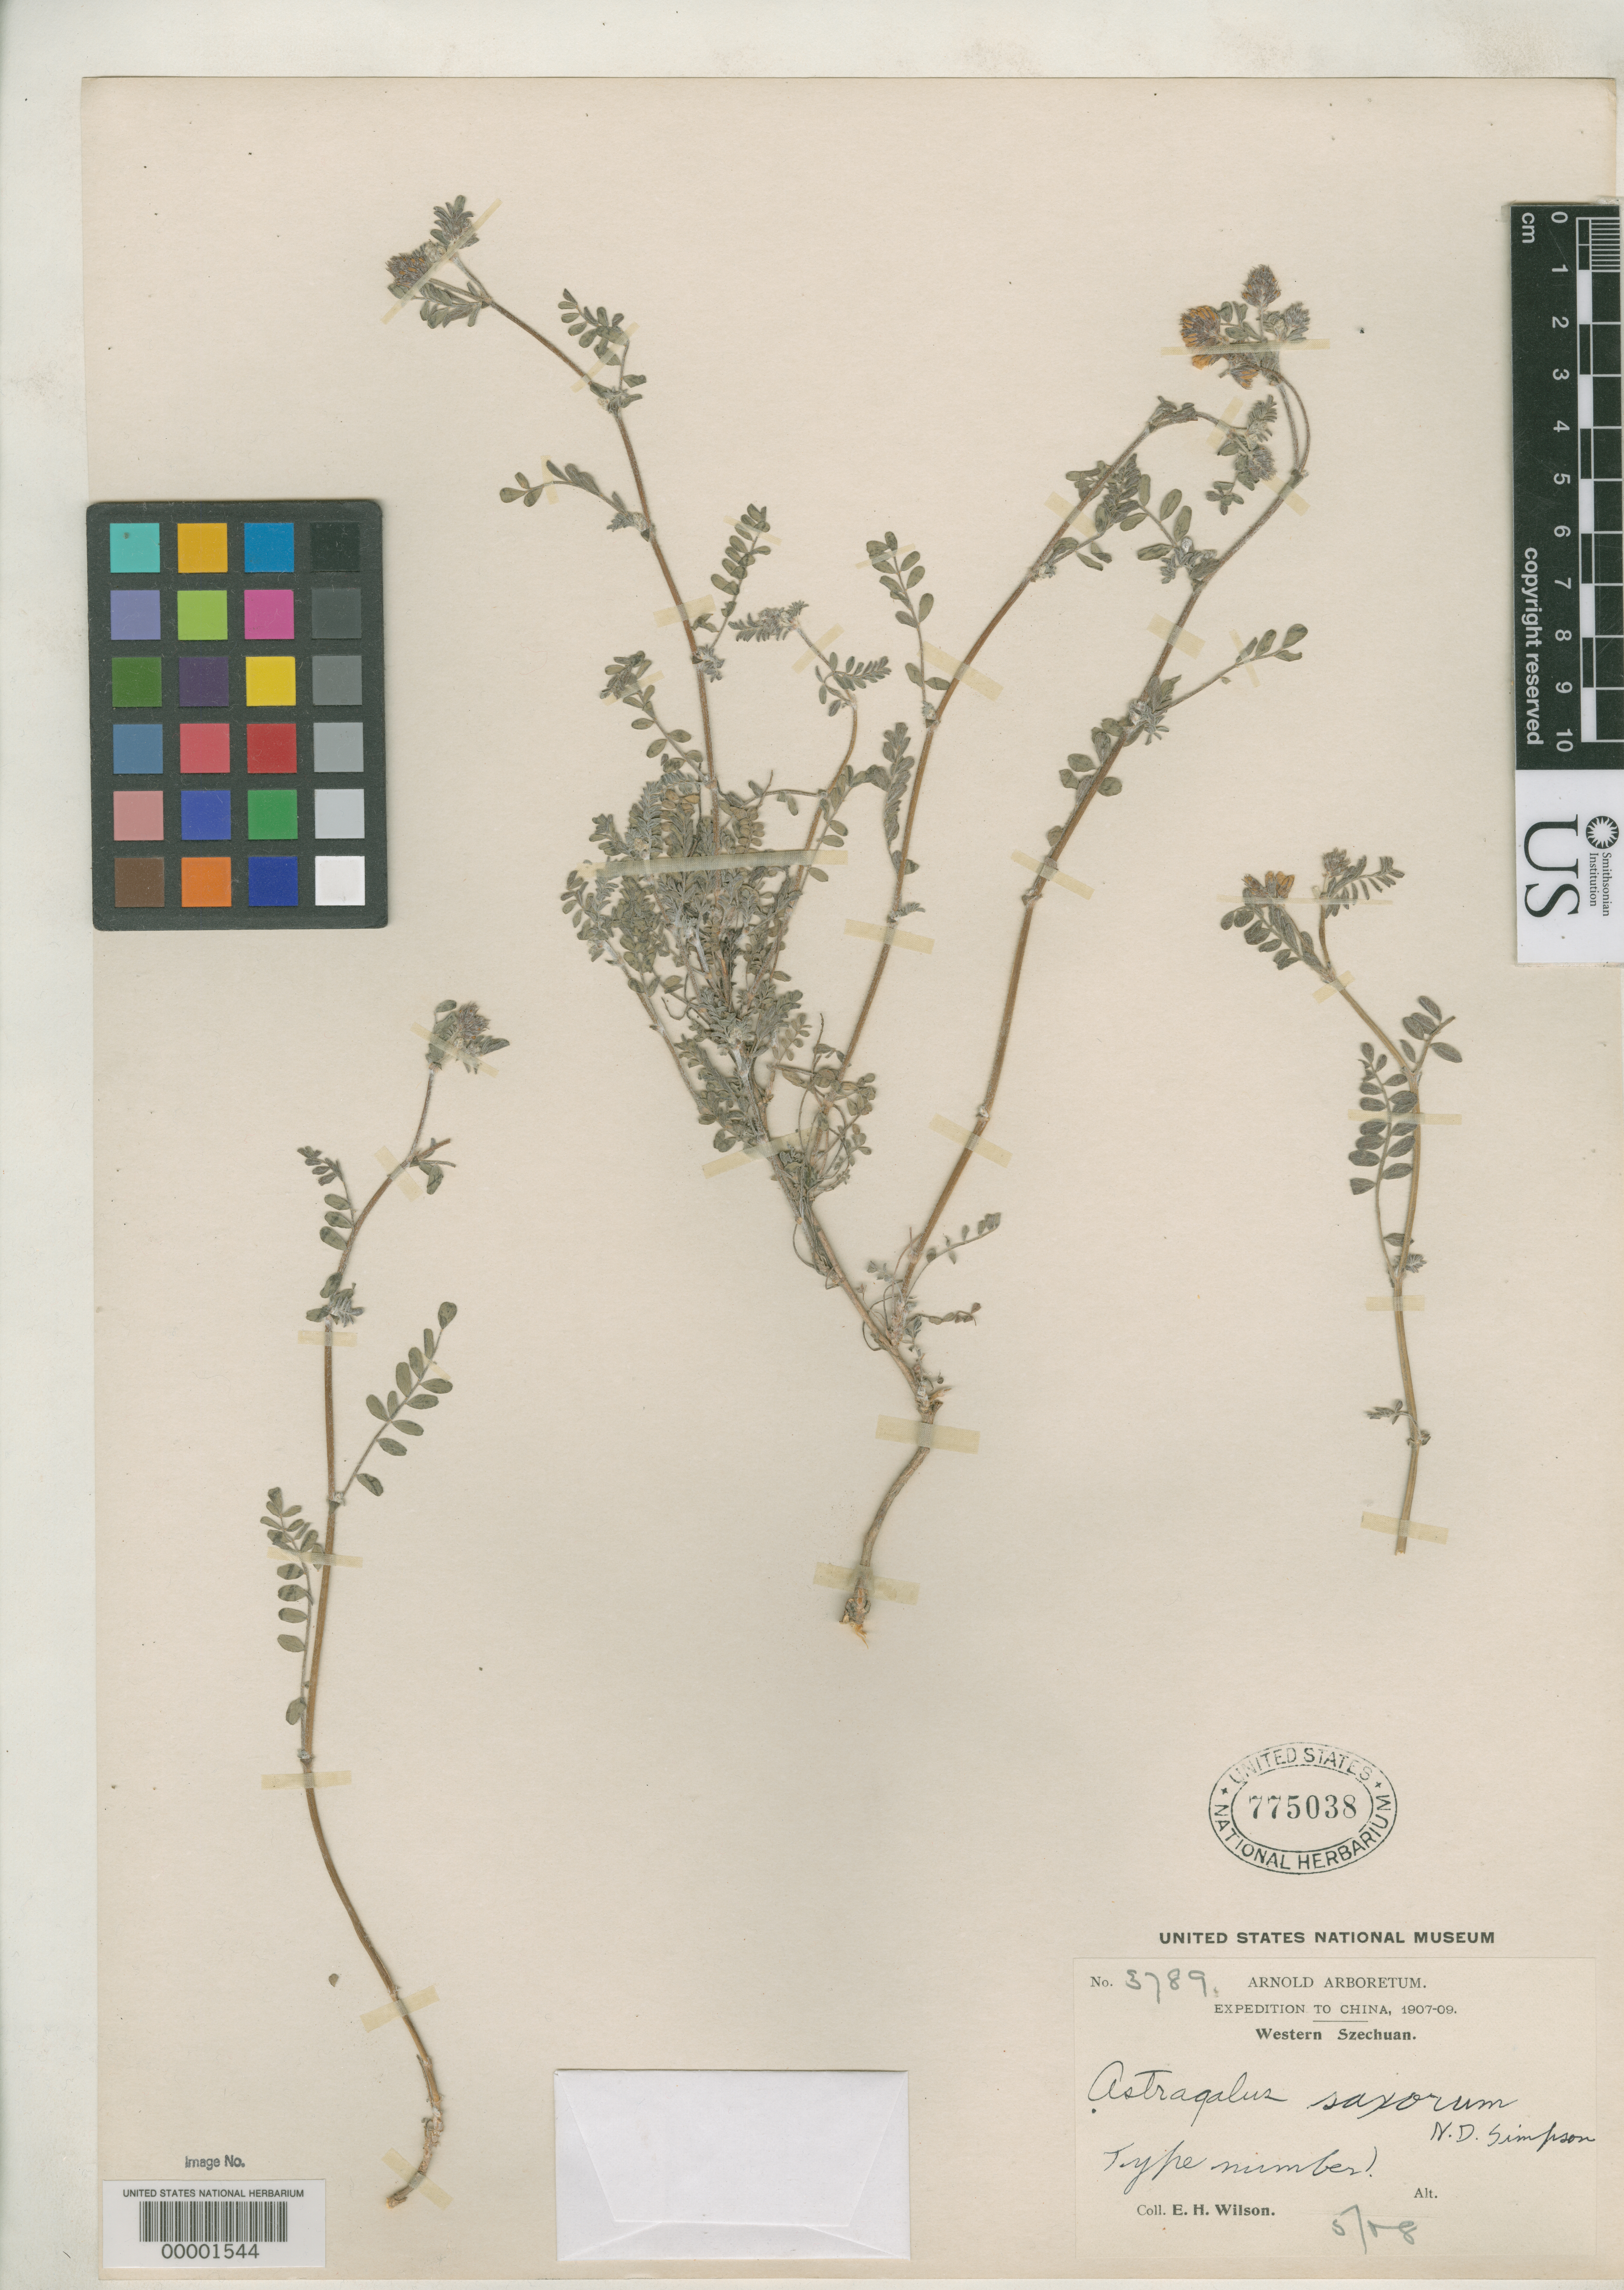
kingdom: Plantae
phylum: Tracheophyta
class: Magnoliopsida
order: Fabales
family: Fabaceae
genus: Astragalus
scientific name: Astragalus saxorum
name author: N.D. Simpson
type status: Isotype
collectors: E. H. Wilson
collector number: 3789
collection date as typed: May 1908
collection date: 1908-05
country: China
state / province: Sichuan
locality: Western Szechuan.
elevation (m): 900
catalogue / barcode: US 775038